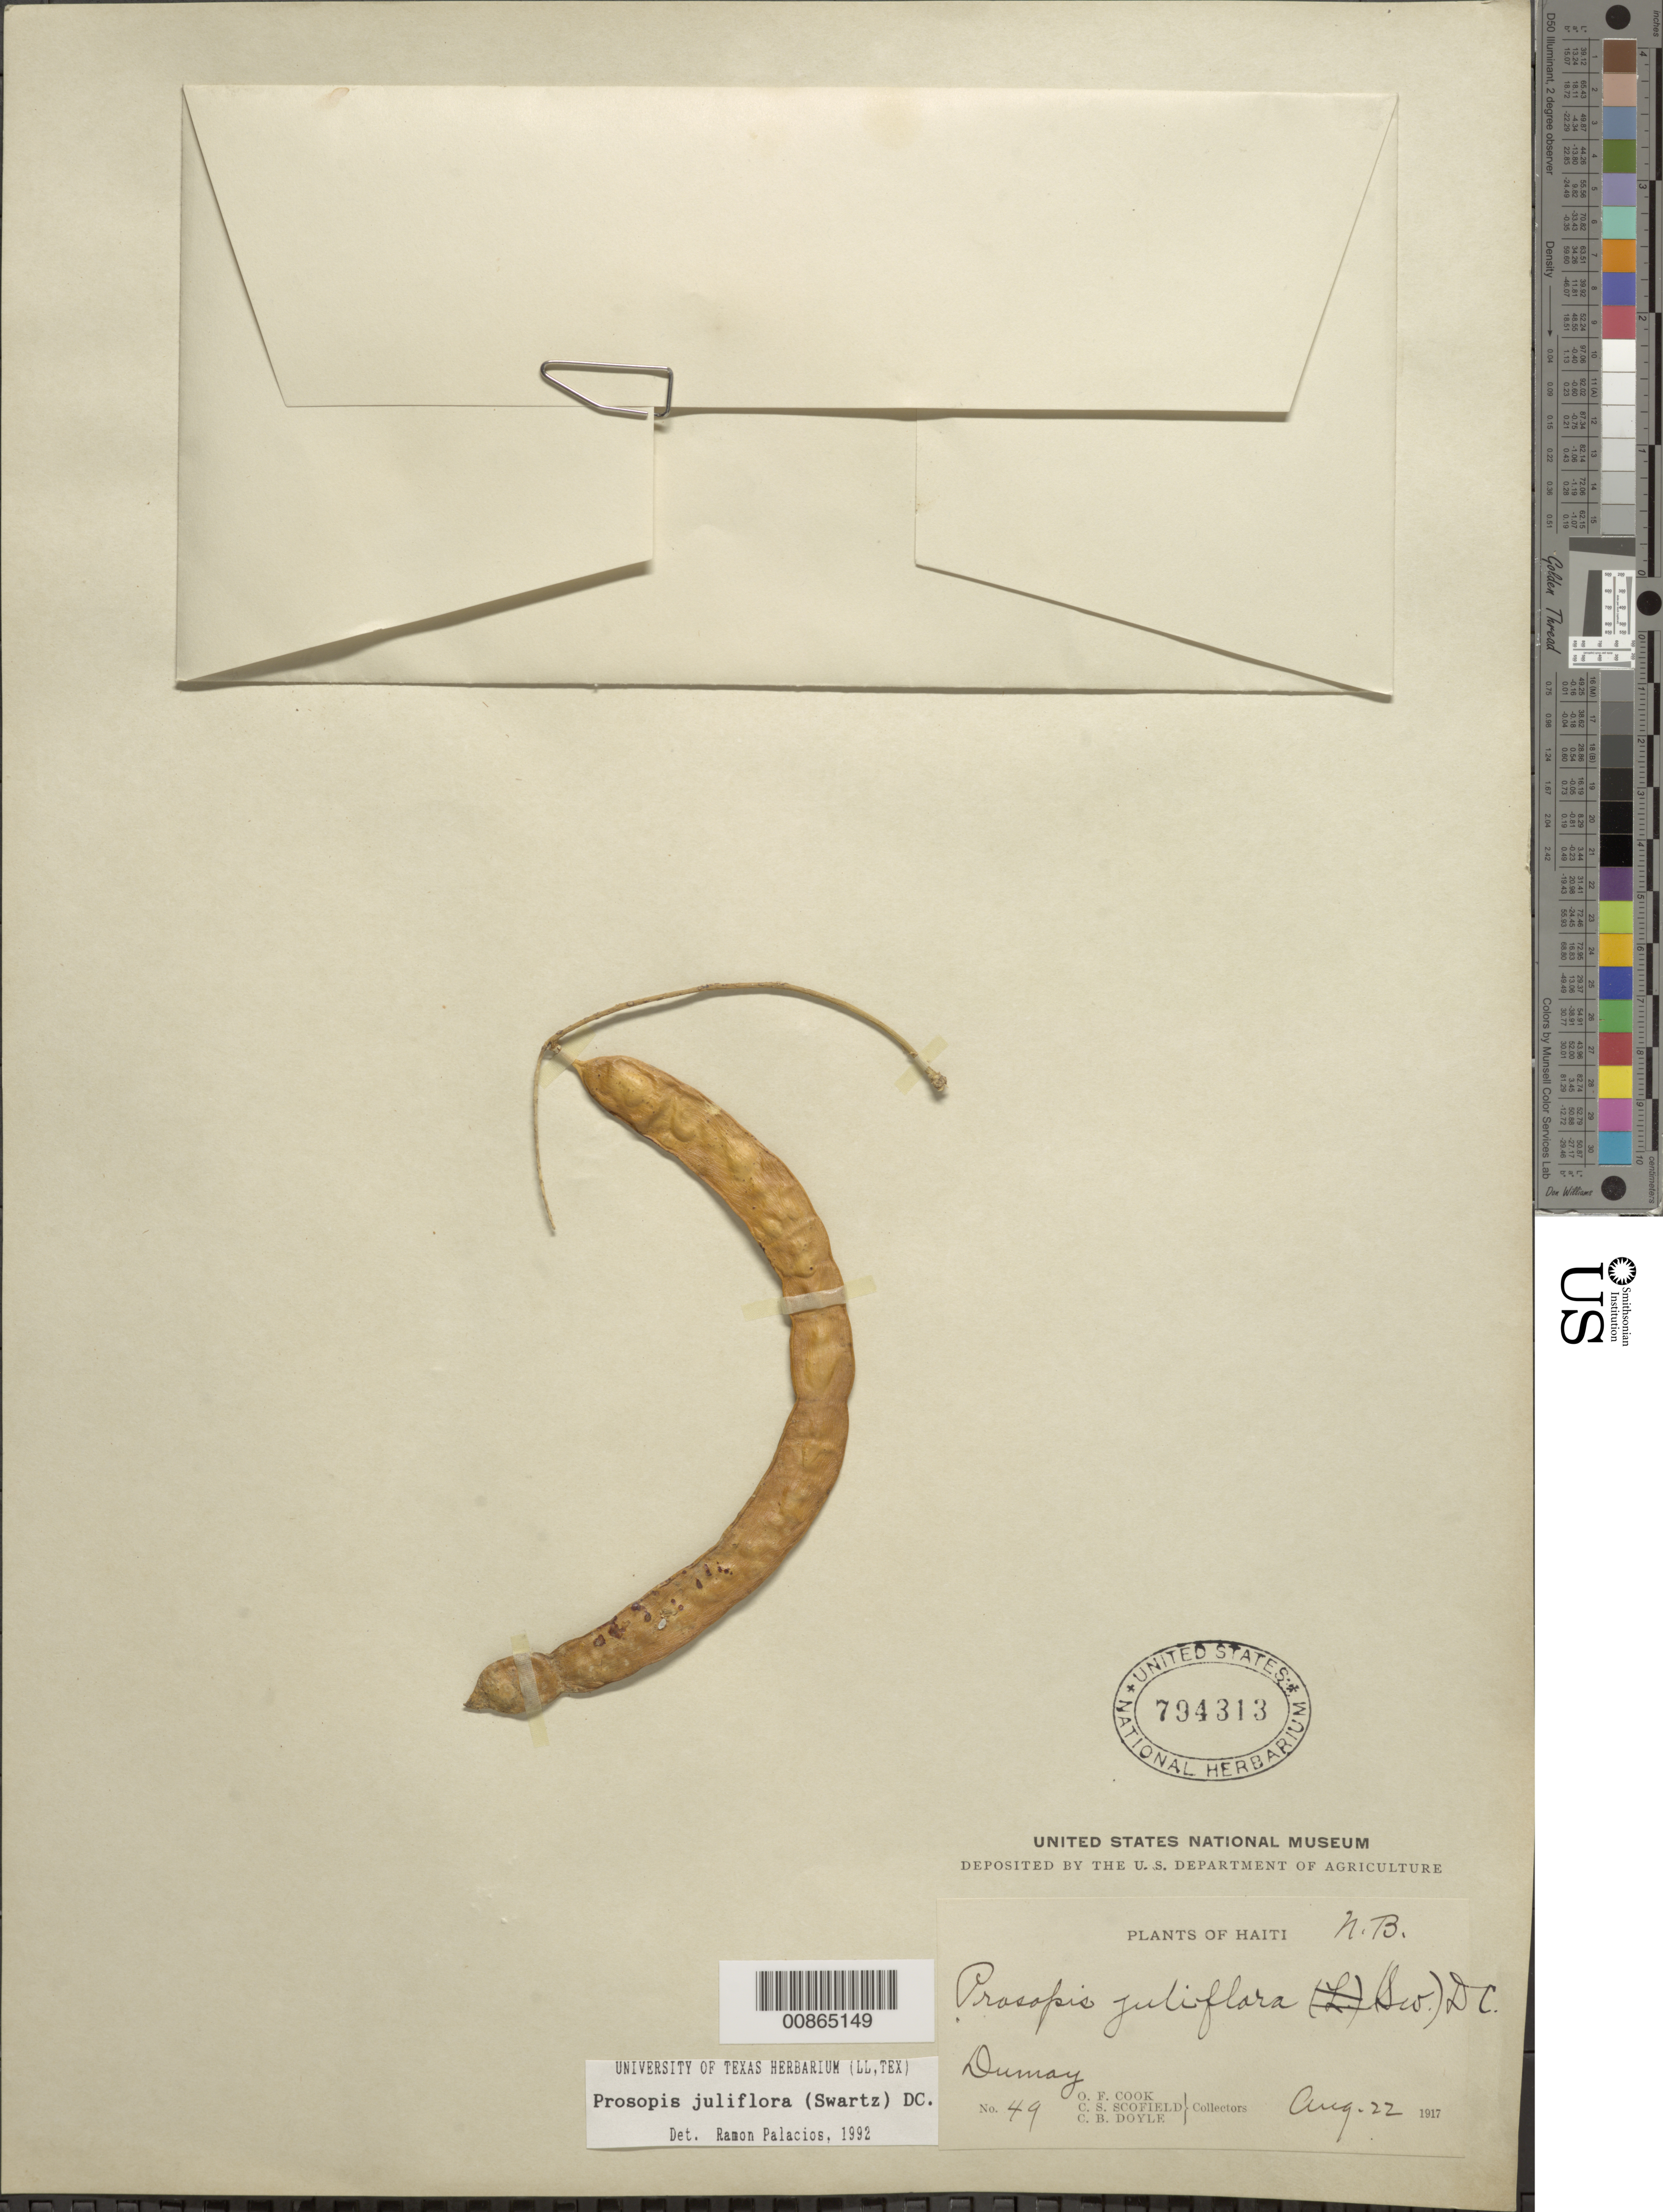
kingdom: Plantae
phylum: Tracheophyta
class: Magnoliopsida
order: Fabales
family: Fabaceae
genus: Neltuma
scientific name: Neltuma juliflora var. juliflora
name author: (Sw.) Raf.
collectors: O. F. Cook, C. Scofield & C. Doyle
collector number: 49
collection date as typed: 22 Aug 1917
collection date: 1917-08-22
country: Haiti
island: Hispaniola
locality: Dumay.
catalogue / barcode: US 794313